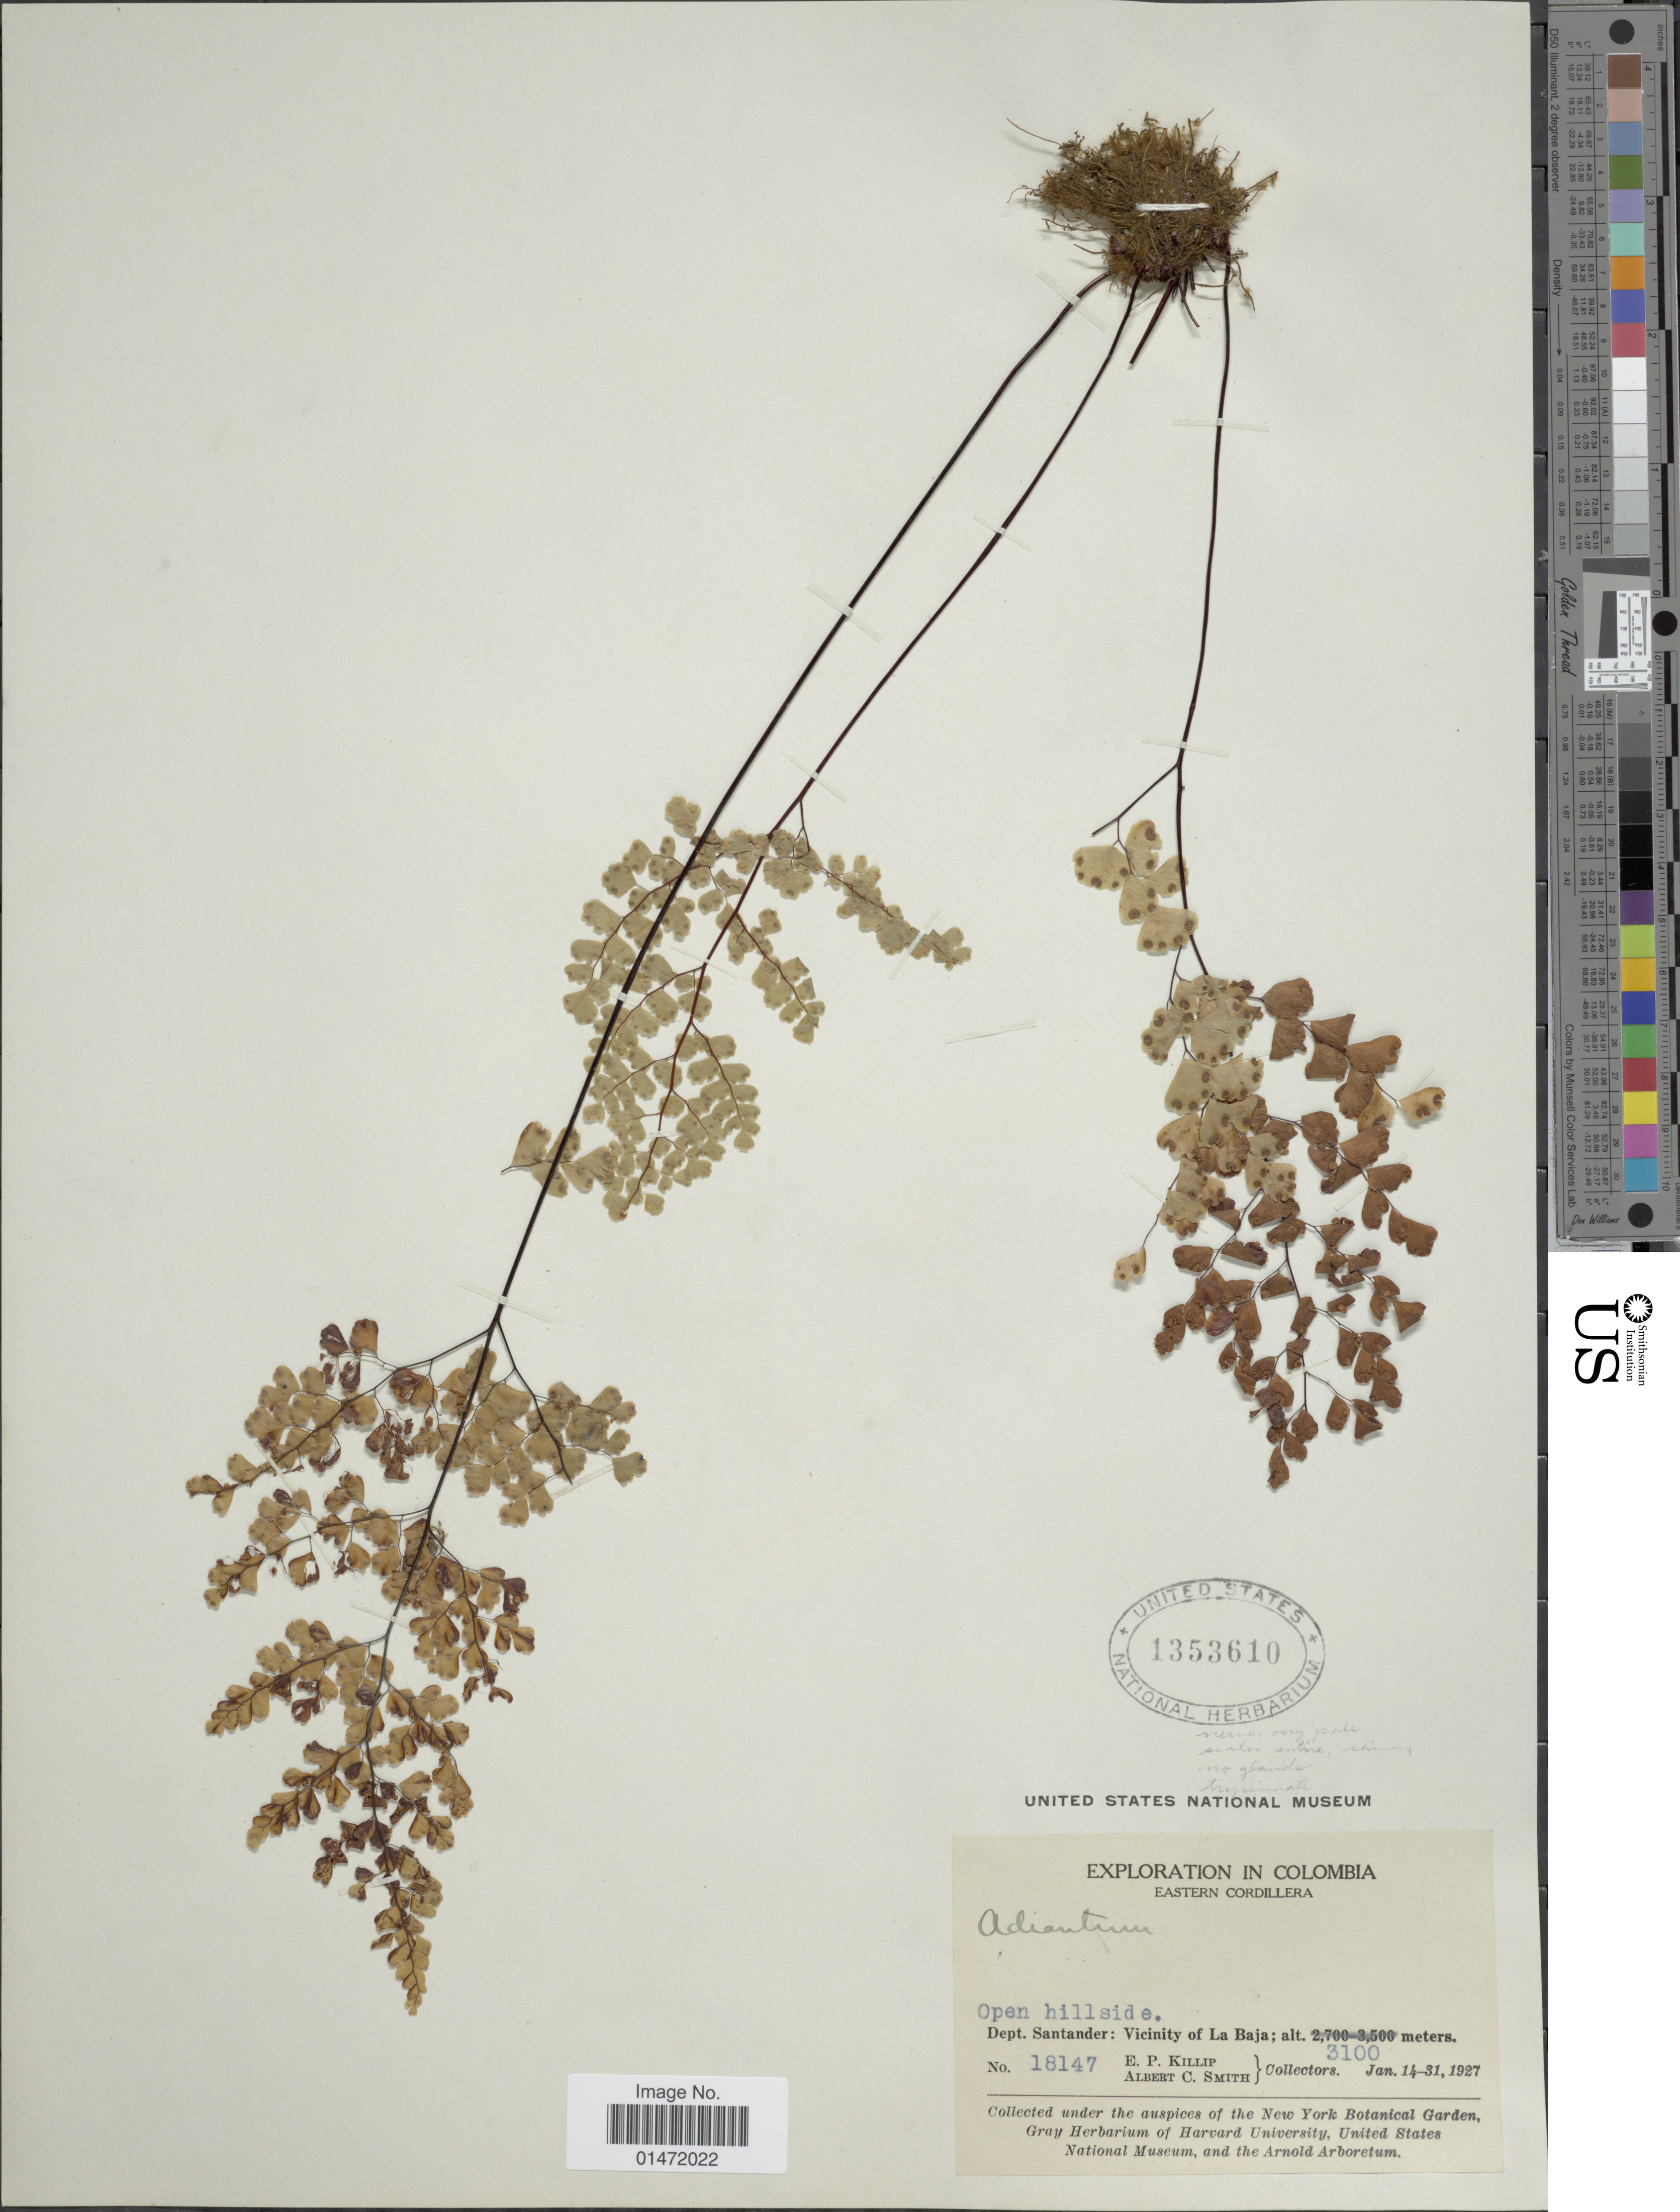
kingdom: Plantae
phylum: Tracheophyta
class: Polypodiopsida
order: Polypodiales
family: Pteridaceae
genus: Adiantum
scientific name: Adiantum sp.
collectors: E. P. Killip & A. C. Smith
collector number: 18147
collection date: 1927-01-14/1927-01-31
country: Colombia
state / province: Santander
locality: Eastern Cordillera. Open hillside. Vicinity of La Baja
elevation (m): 3100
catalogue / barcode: US 1353610